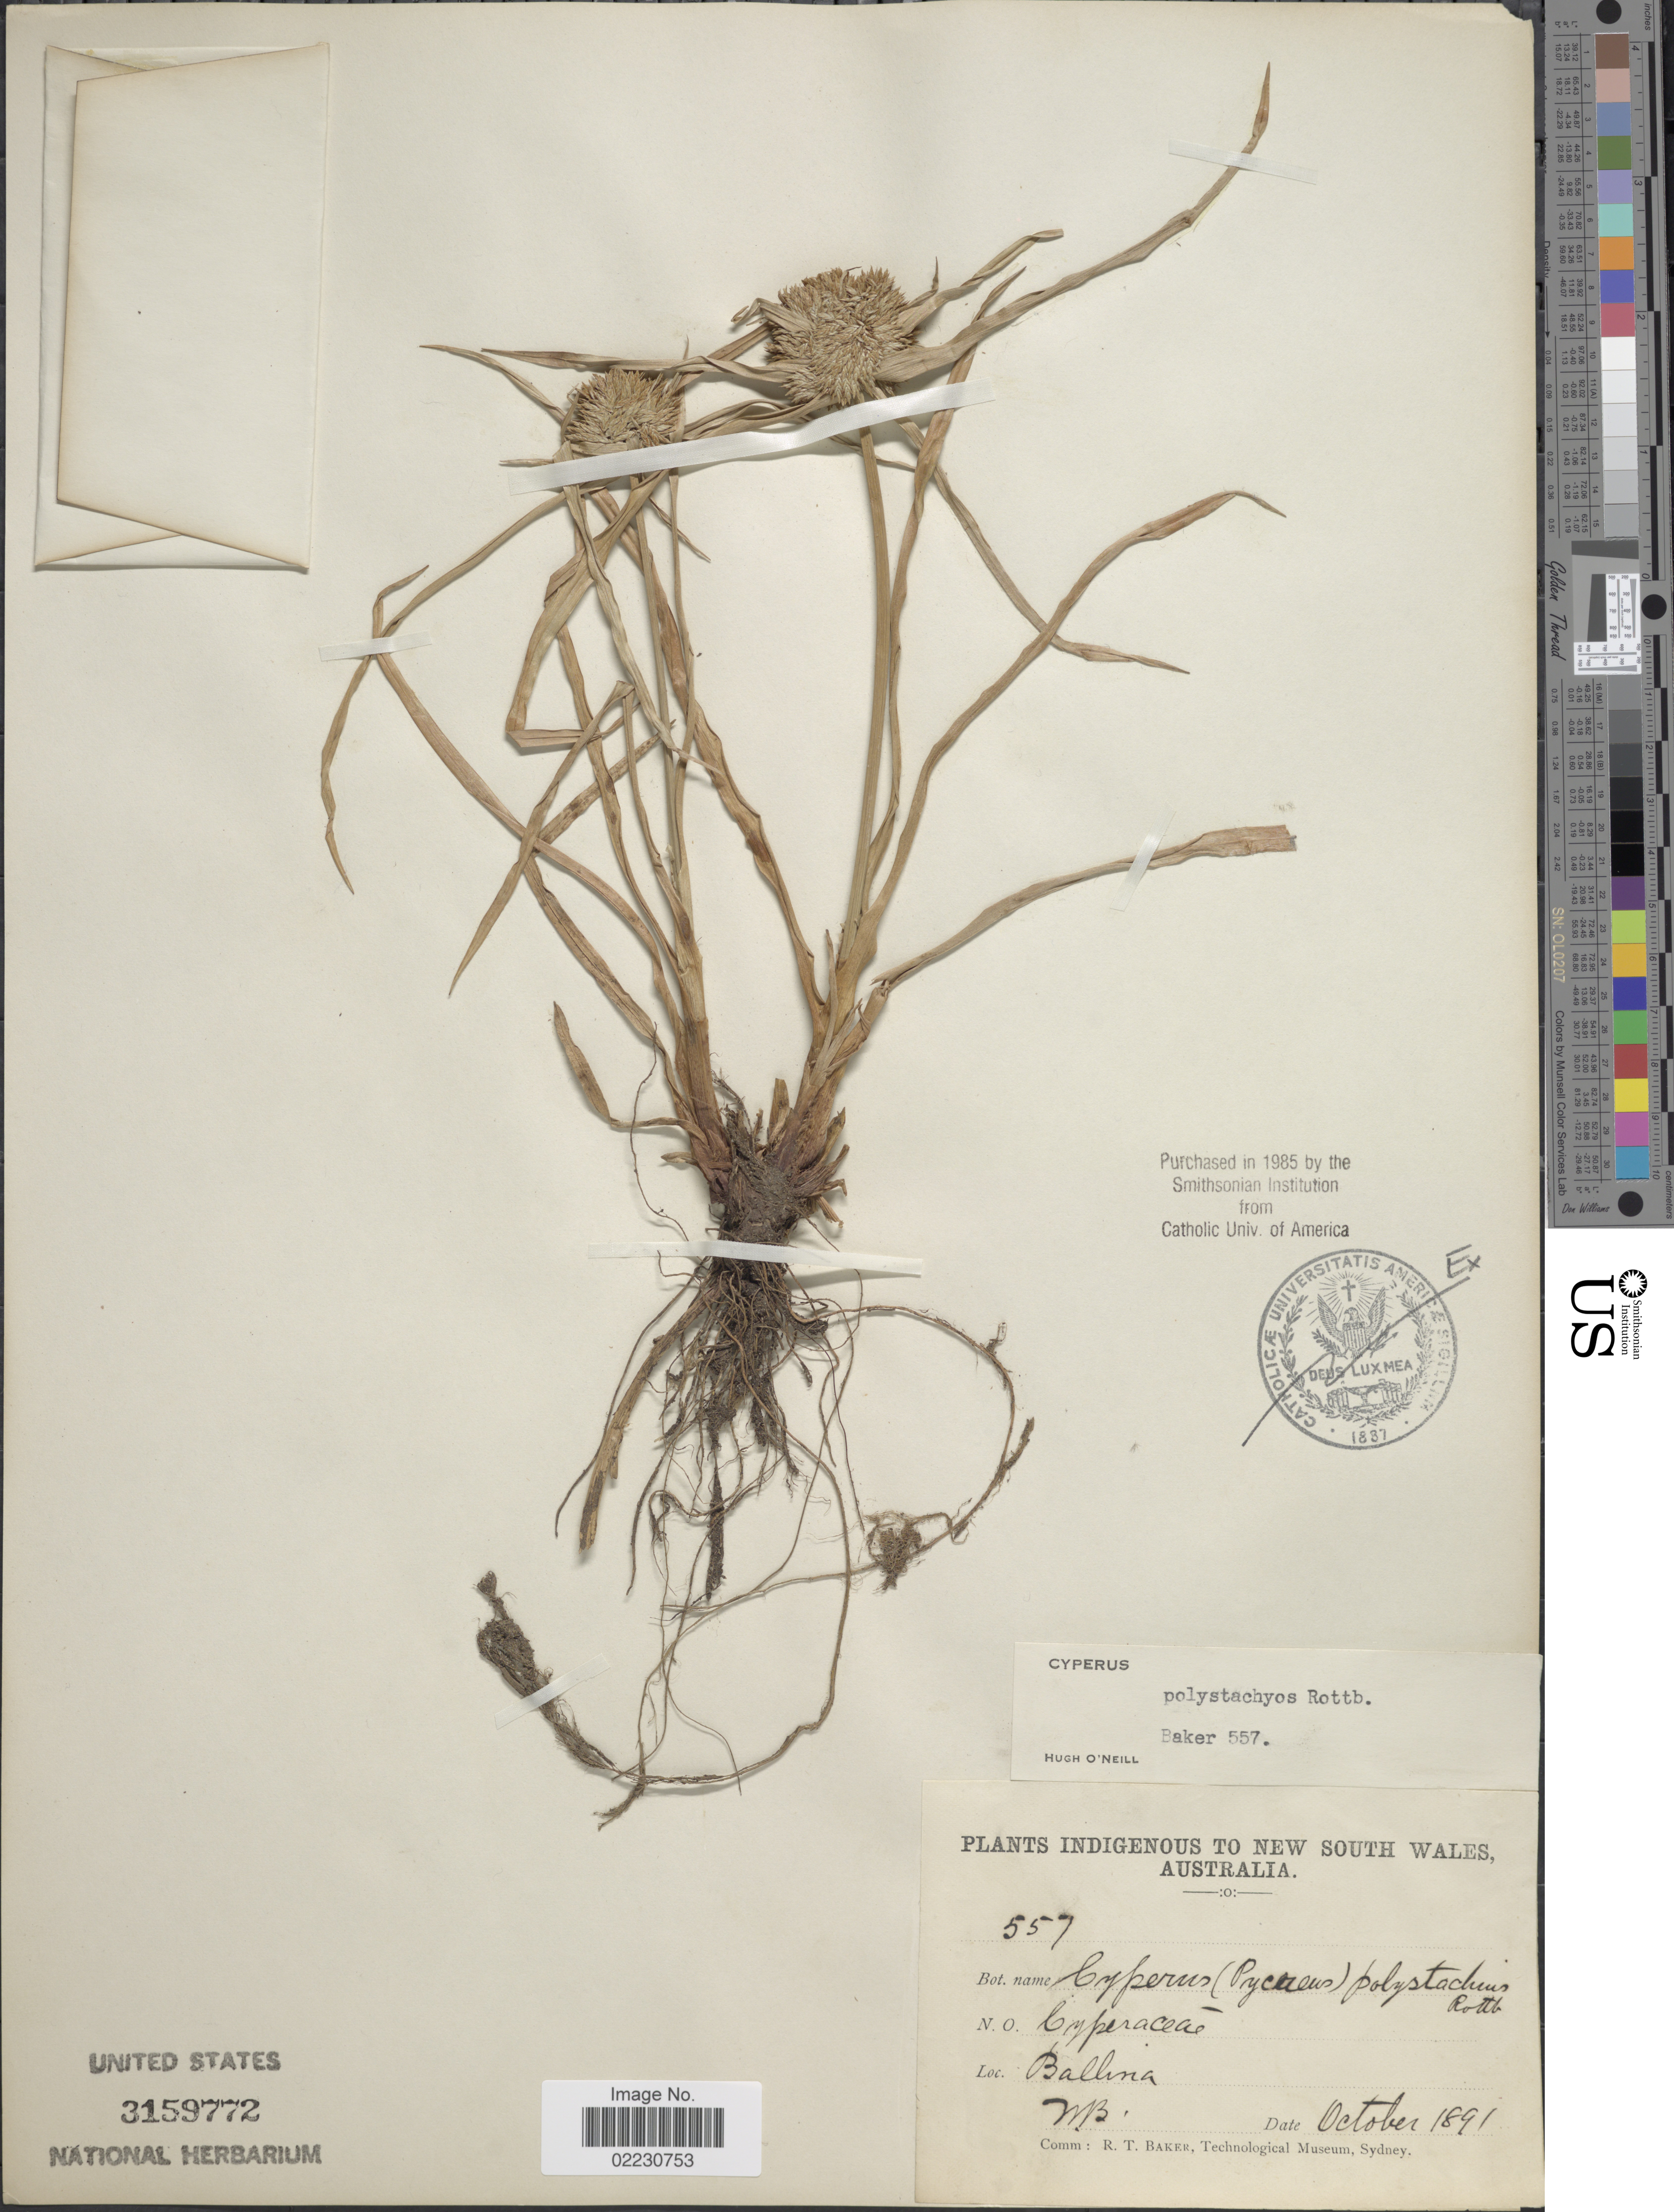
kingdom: Plantae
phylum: Tracheophyta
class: Liliopsida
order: Poales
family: Cyperaceae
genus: Cyperus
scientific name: Cyperus polystachyos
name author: Rottb.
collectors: W. B.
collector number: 557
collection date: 1891-10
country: Australia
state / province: New South Wales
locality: Ballina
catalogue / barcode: US 3159772